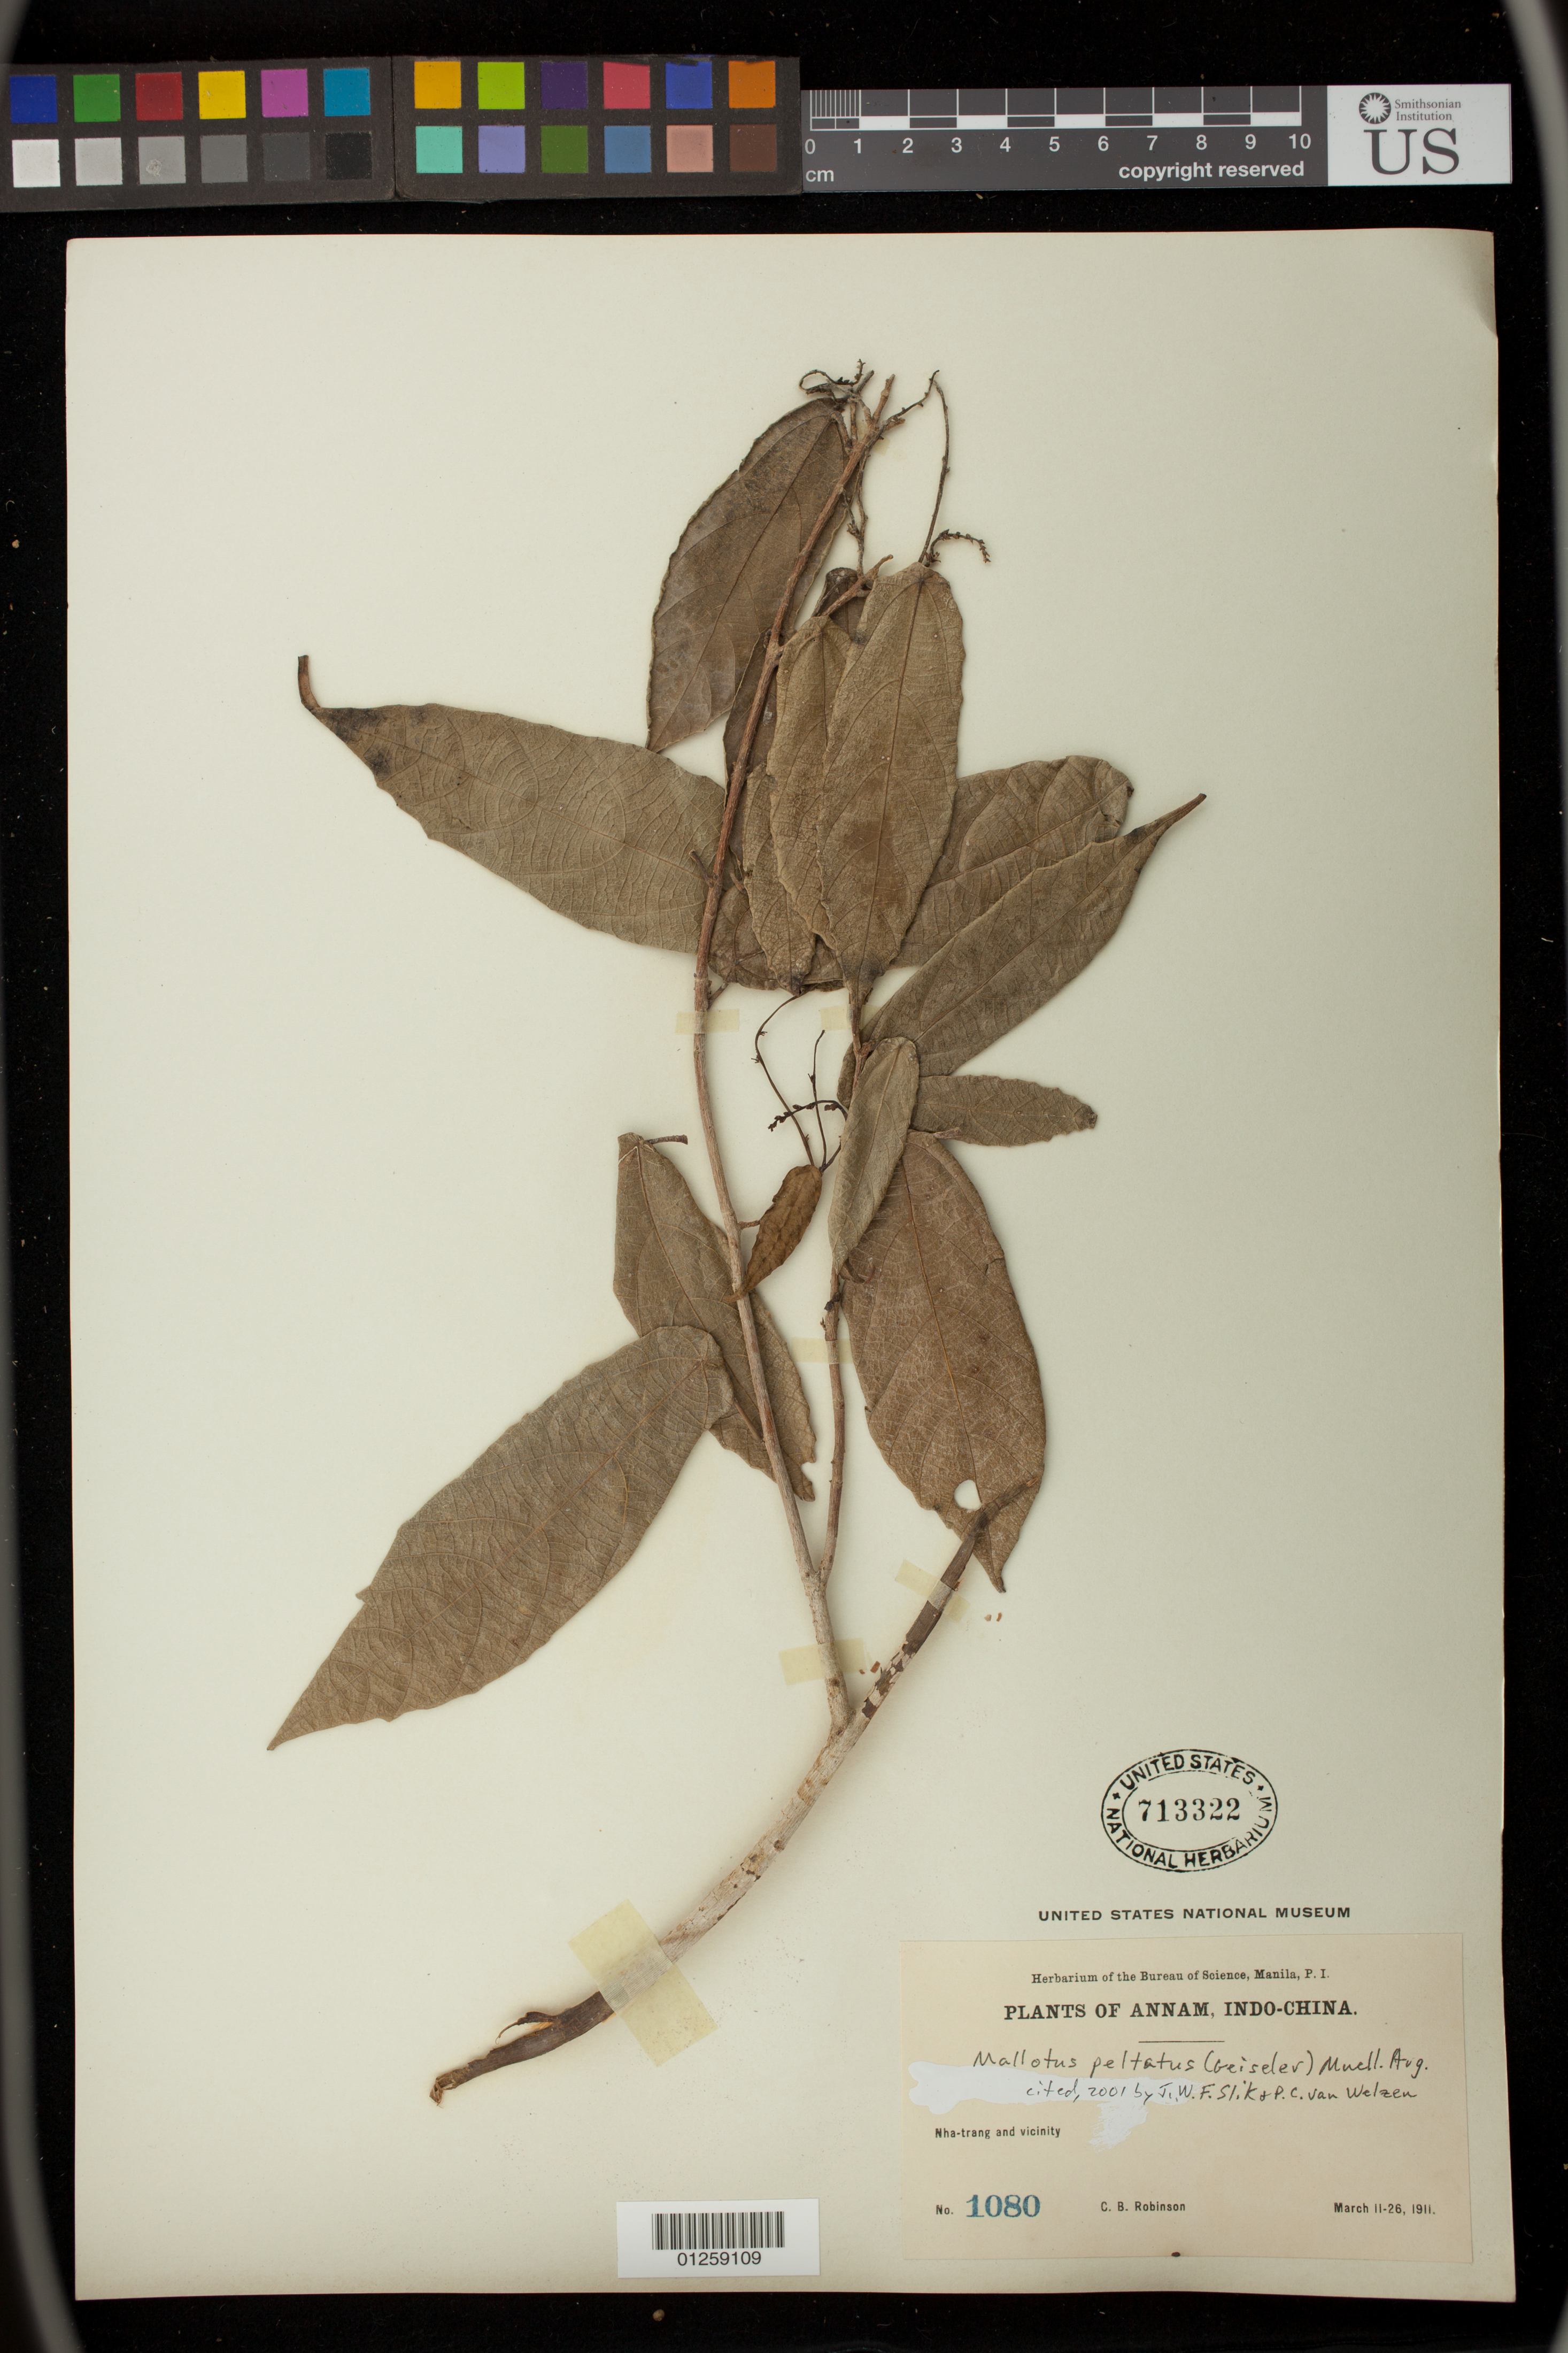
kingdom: Plantae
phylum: Tracheophyta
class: Magnoliopsida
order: Malpighiales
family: Euphorbiaceae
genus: Mallotus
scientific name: Mallotus peltatus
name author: (Geiseler) Müll. Arg.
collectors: C. Robinson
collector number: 1080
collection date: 1911-03-11/1911-03-26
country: Vietnam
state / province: Khanh Hoa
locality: Nha-trang and vicinity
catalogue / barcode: US 713322